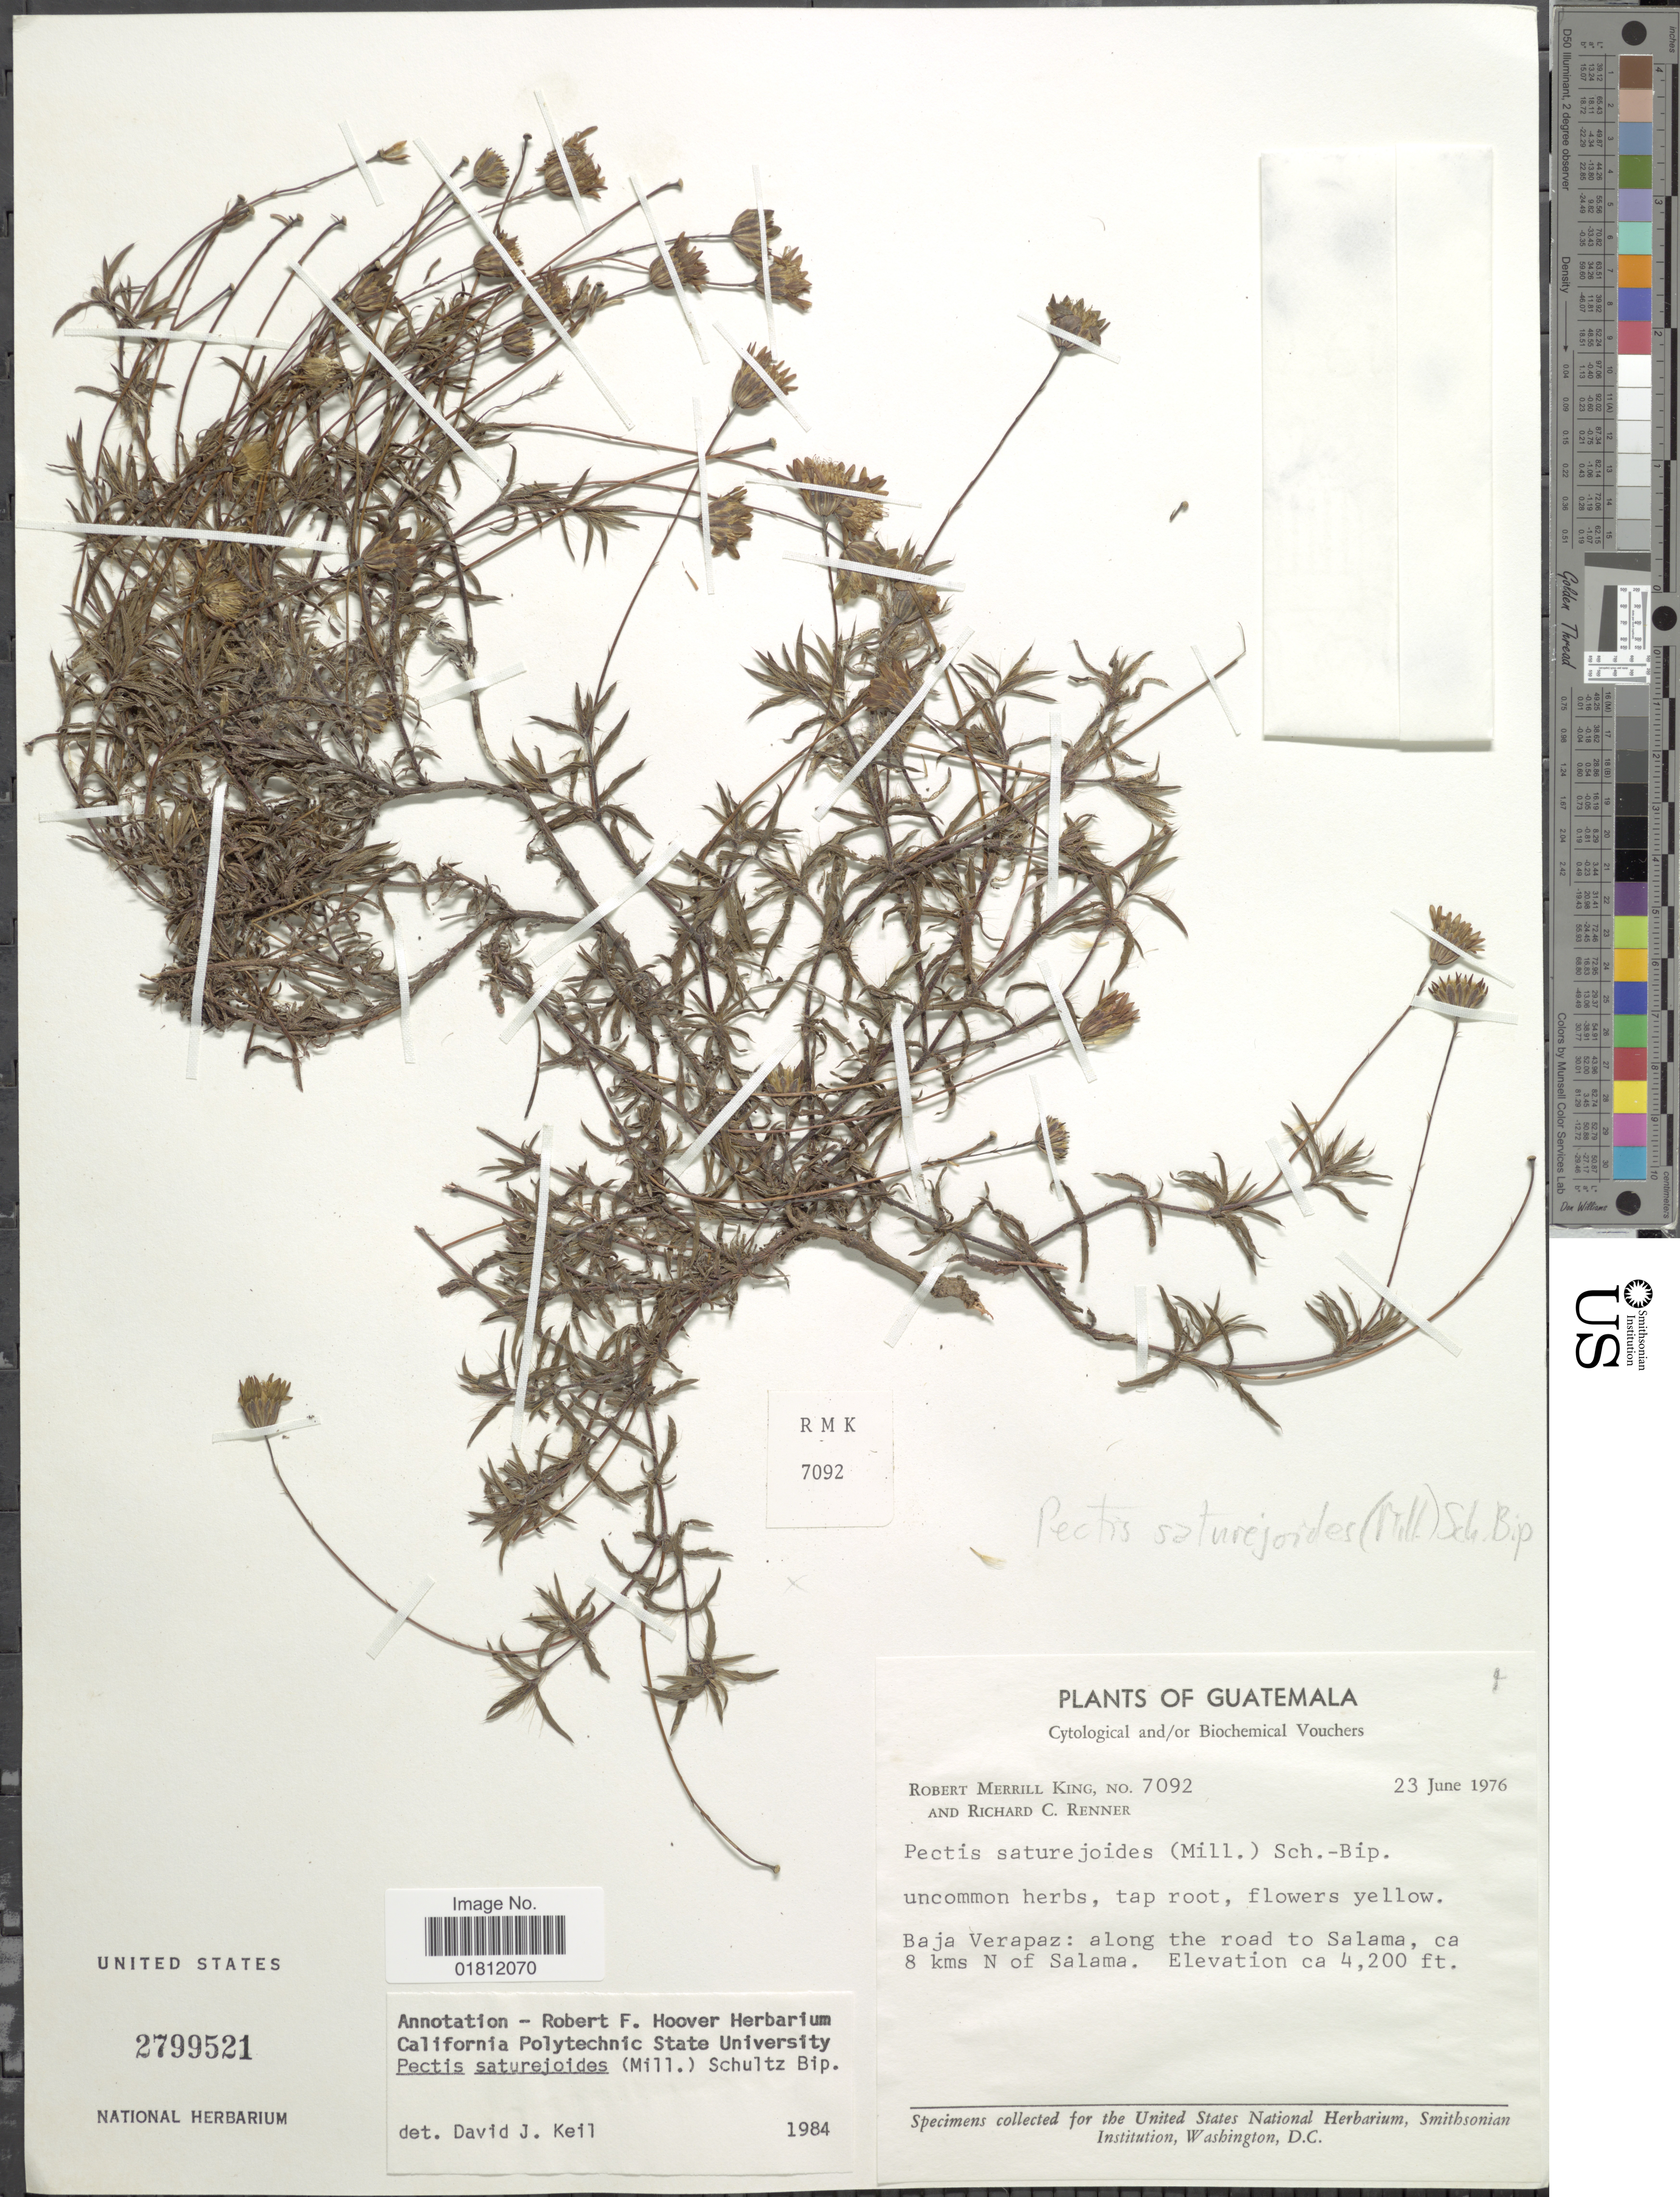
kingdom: Plantae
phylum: Tracheophyta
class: Magnoliopsida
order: Asterales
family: Asteraceae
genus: Pectis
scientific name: Pectis saturejoides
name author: (Mill.) Sch. Bip.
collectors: R. M. King & R. C. Renner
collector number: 7092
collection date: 1976-06-23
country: Guatemala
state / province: Baja Verapaz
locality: Baja Verapaz: along the road to Salama, ca 8 kms N of Salama.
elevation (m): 1280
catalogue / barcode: US 2799521